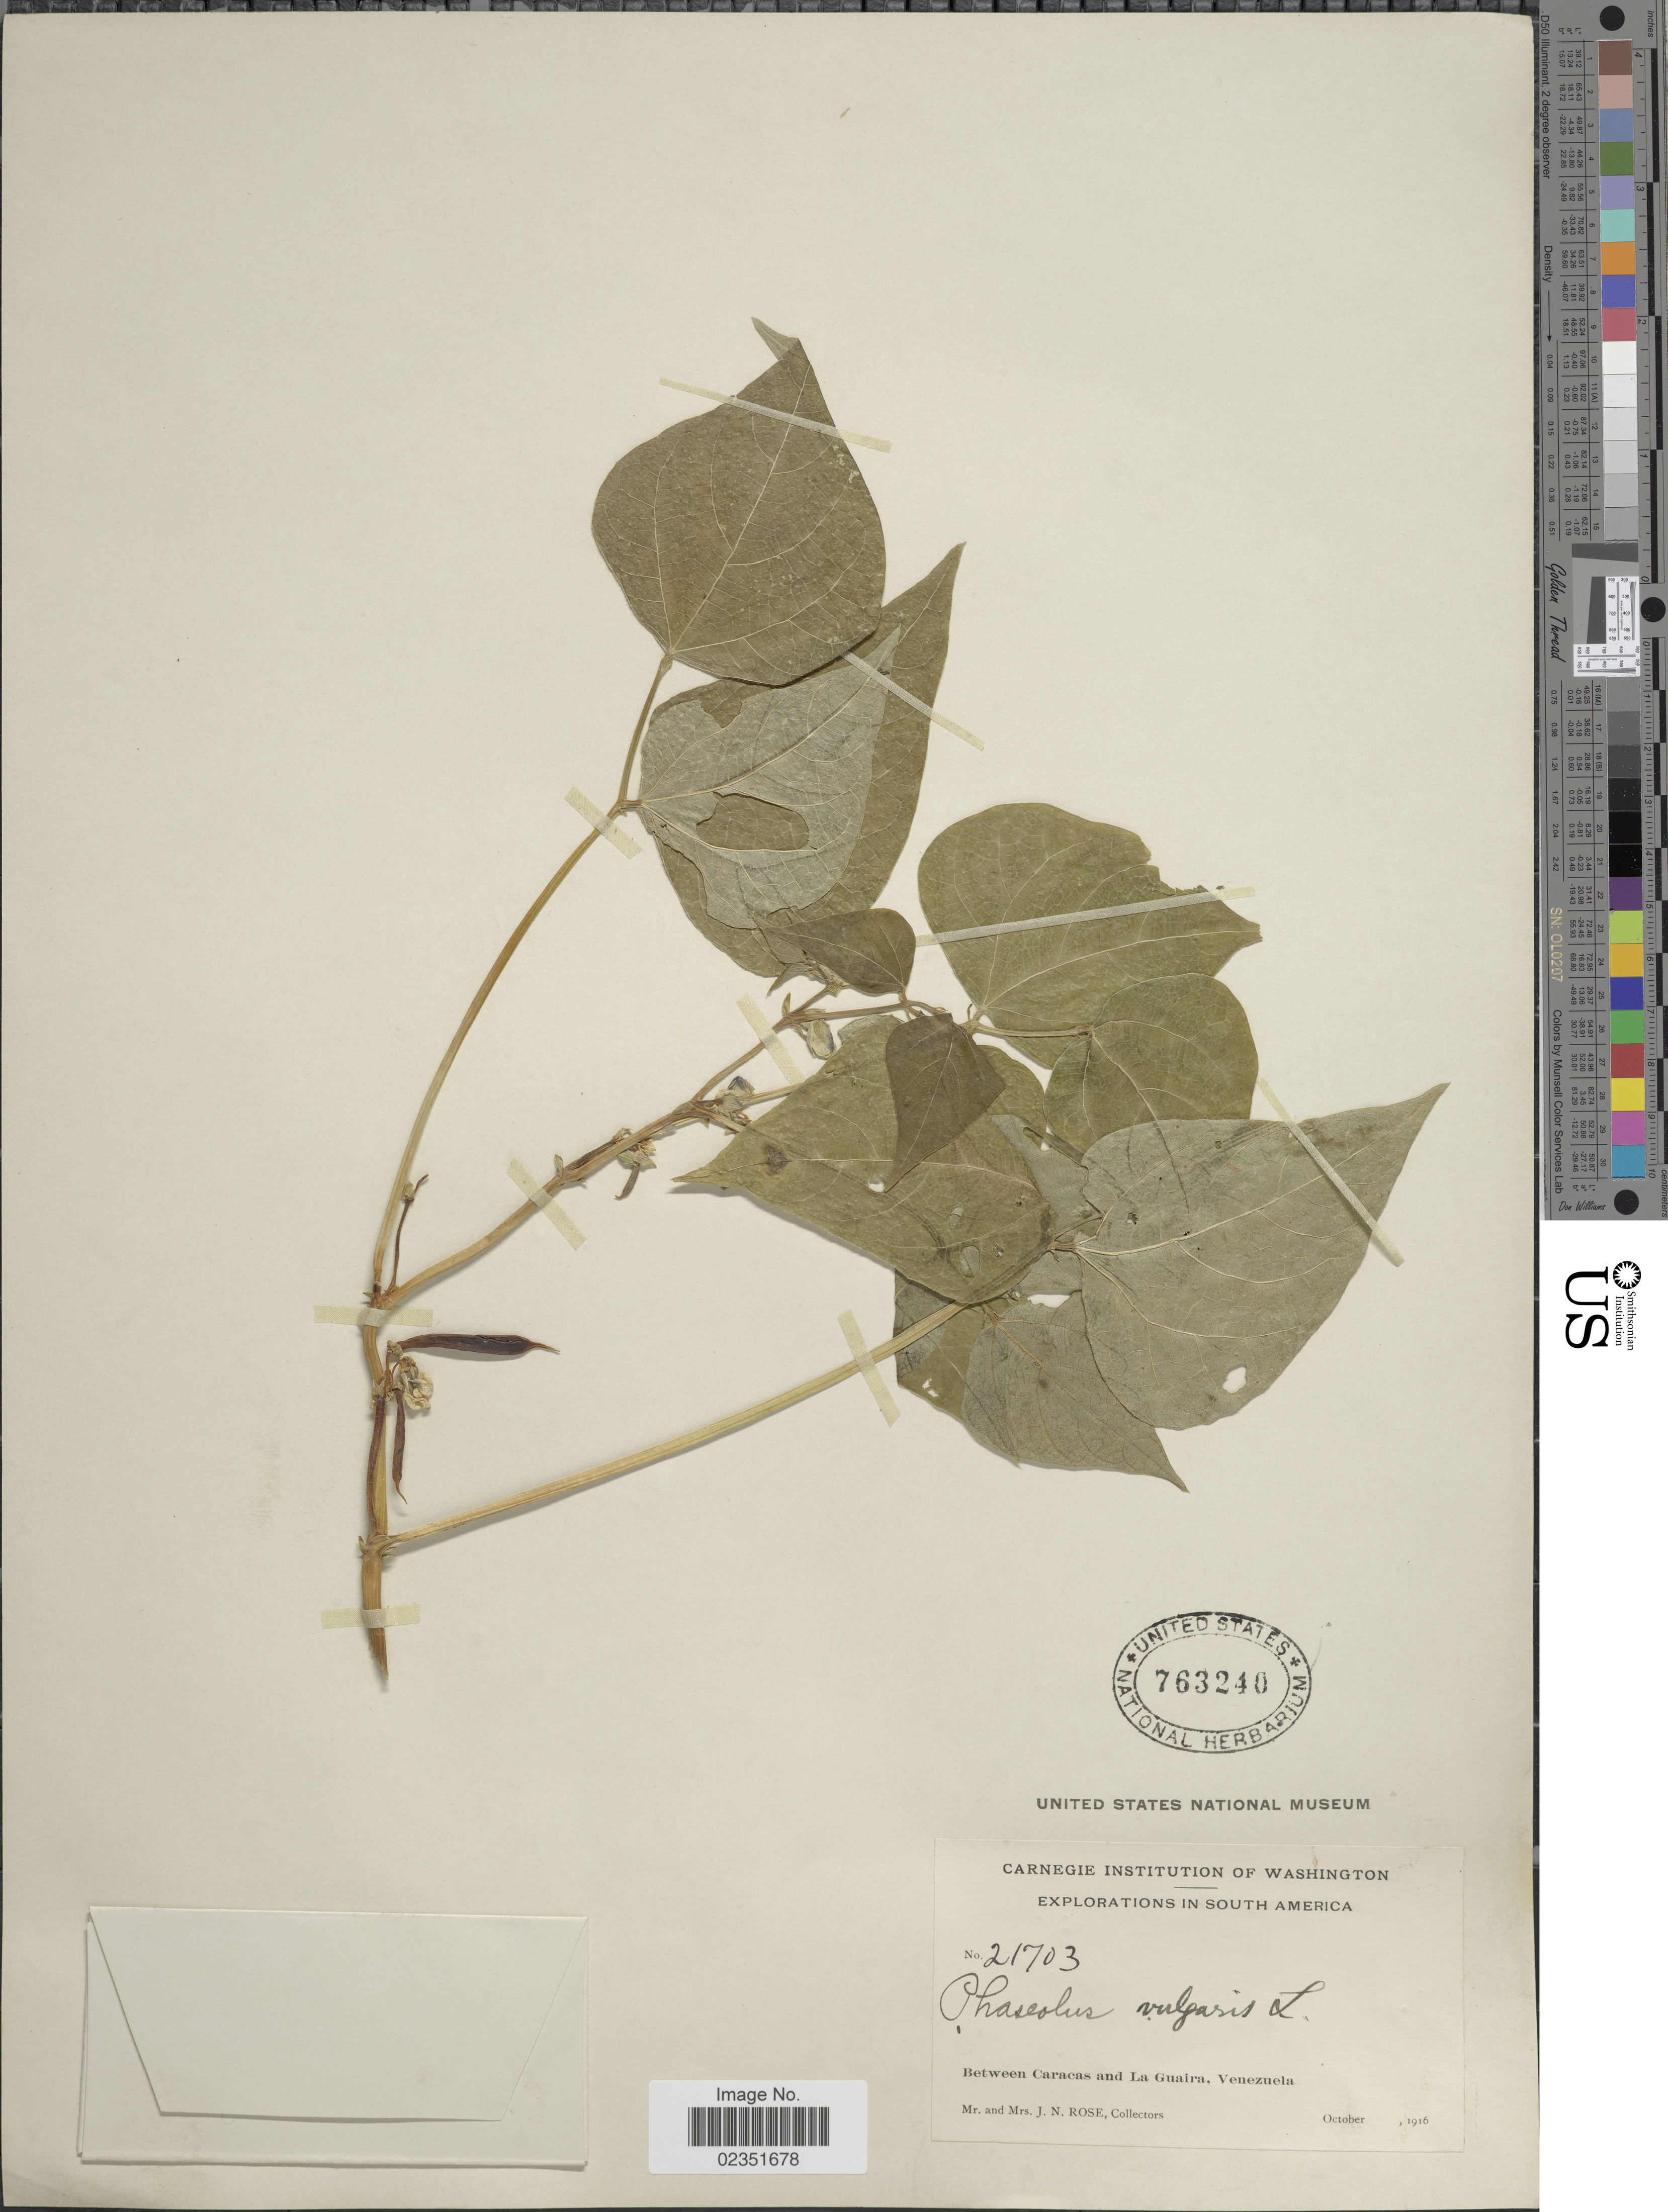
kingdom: Plantae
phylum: Tracheophyta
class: Magnoliopsida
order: Fabales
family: Fabaceae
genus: Phaseolus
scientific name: Phaseolus vulgaris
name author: L.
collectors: J. N. Rose & L. B. Rose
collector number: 21703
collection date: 1916-10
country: Venezuela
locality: Between Caracas and La Guaira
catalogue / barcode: US 763240